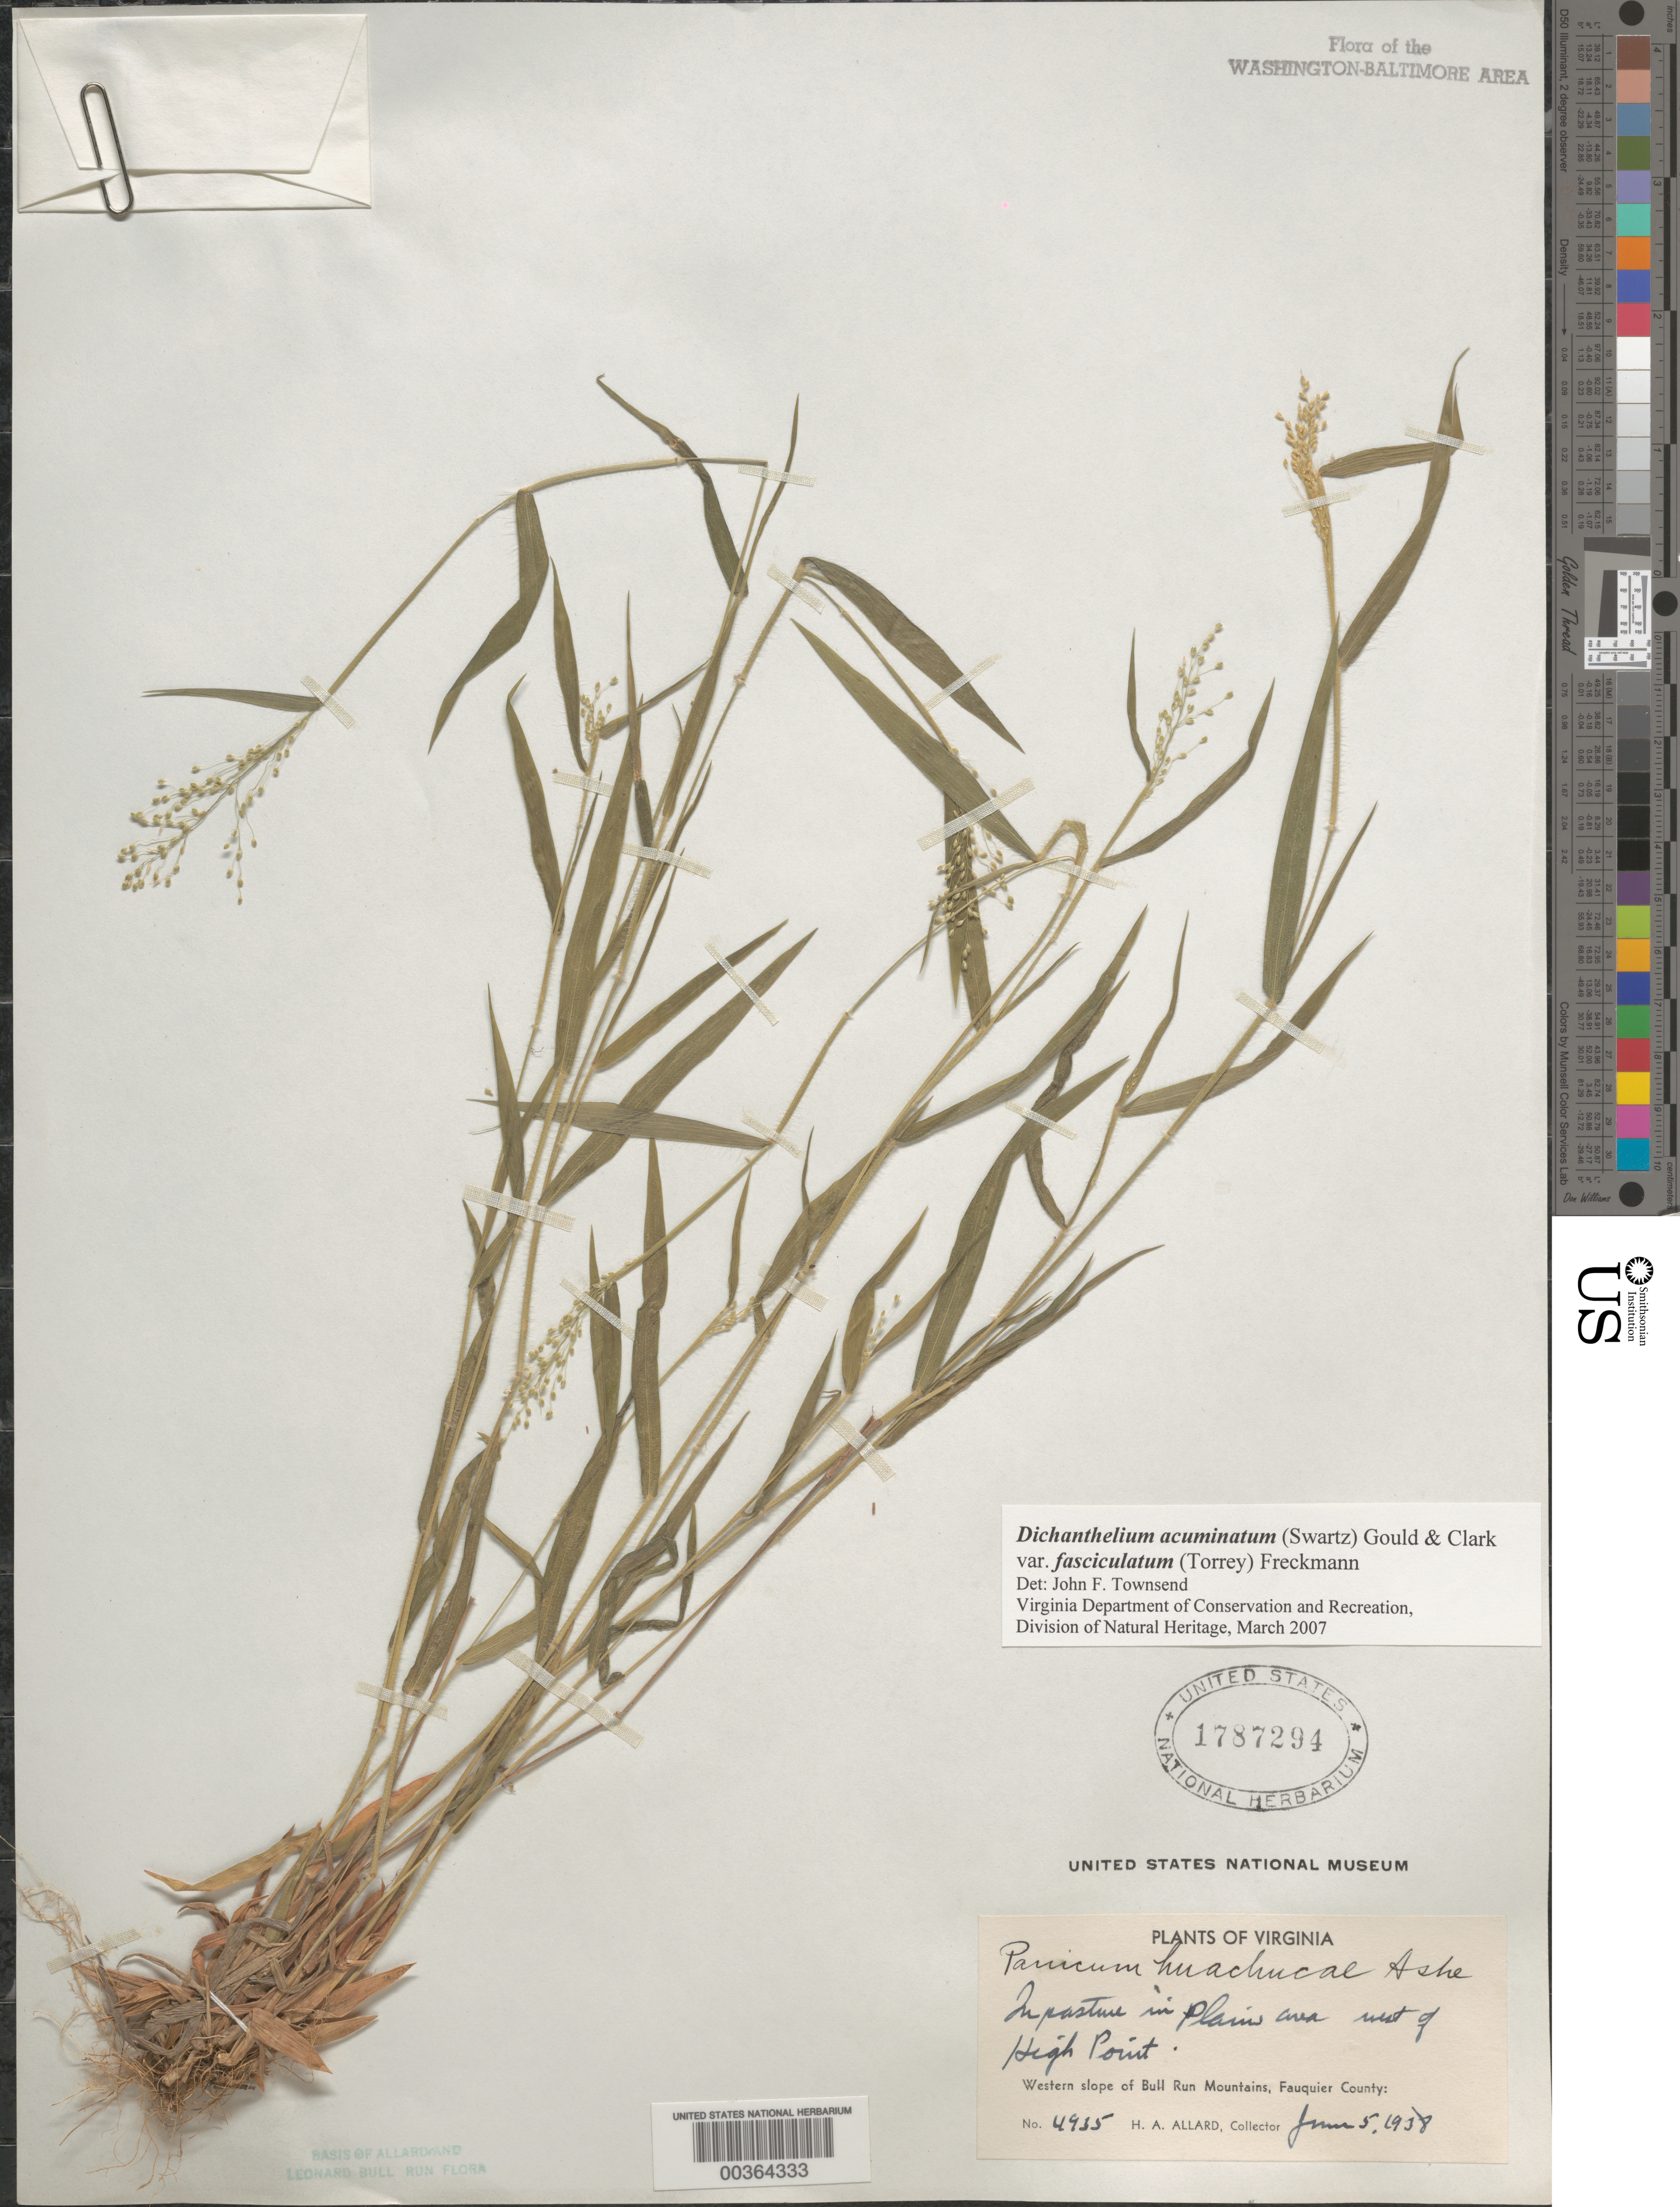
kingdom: Plantae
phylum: Tracheophyta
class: Liliopsida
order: Poales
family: Poaceae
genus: Dichanthelium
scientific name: Dichanthelium acuminatum var. fasciculatum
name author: (Torr.) Freckmann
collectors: H. A. Allard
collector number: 4935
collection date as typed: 05 Jun 1938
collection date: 1938-06-05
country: United States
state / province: Virginia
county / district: Fauquier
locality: West of High Point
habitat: In pasture in plain area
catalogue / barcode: US 1787294